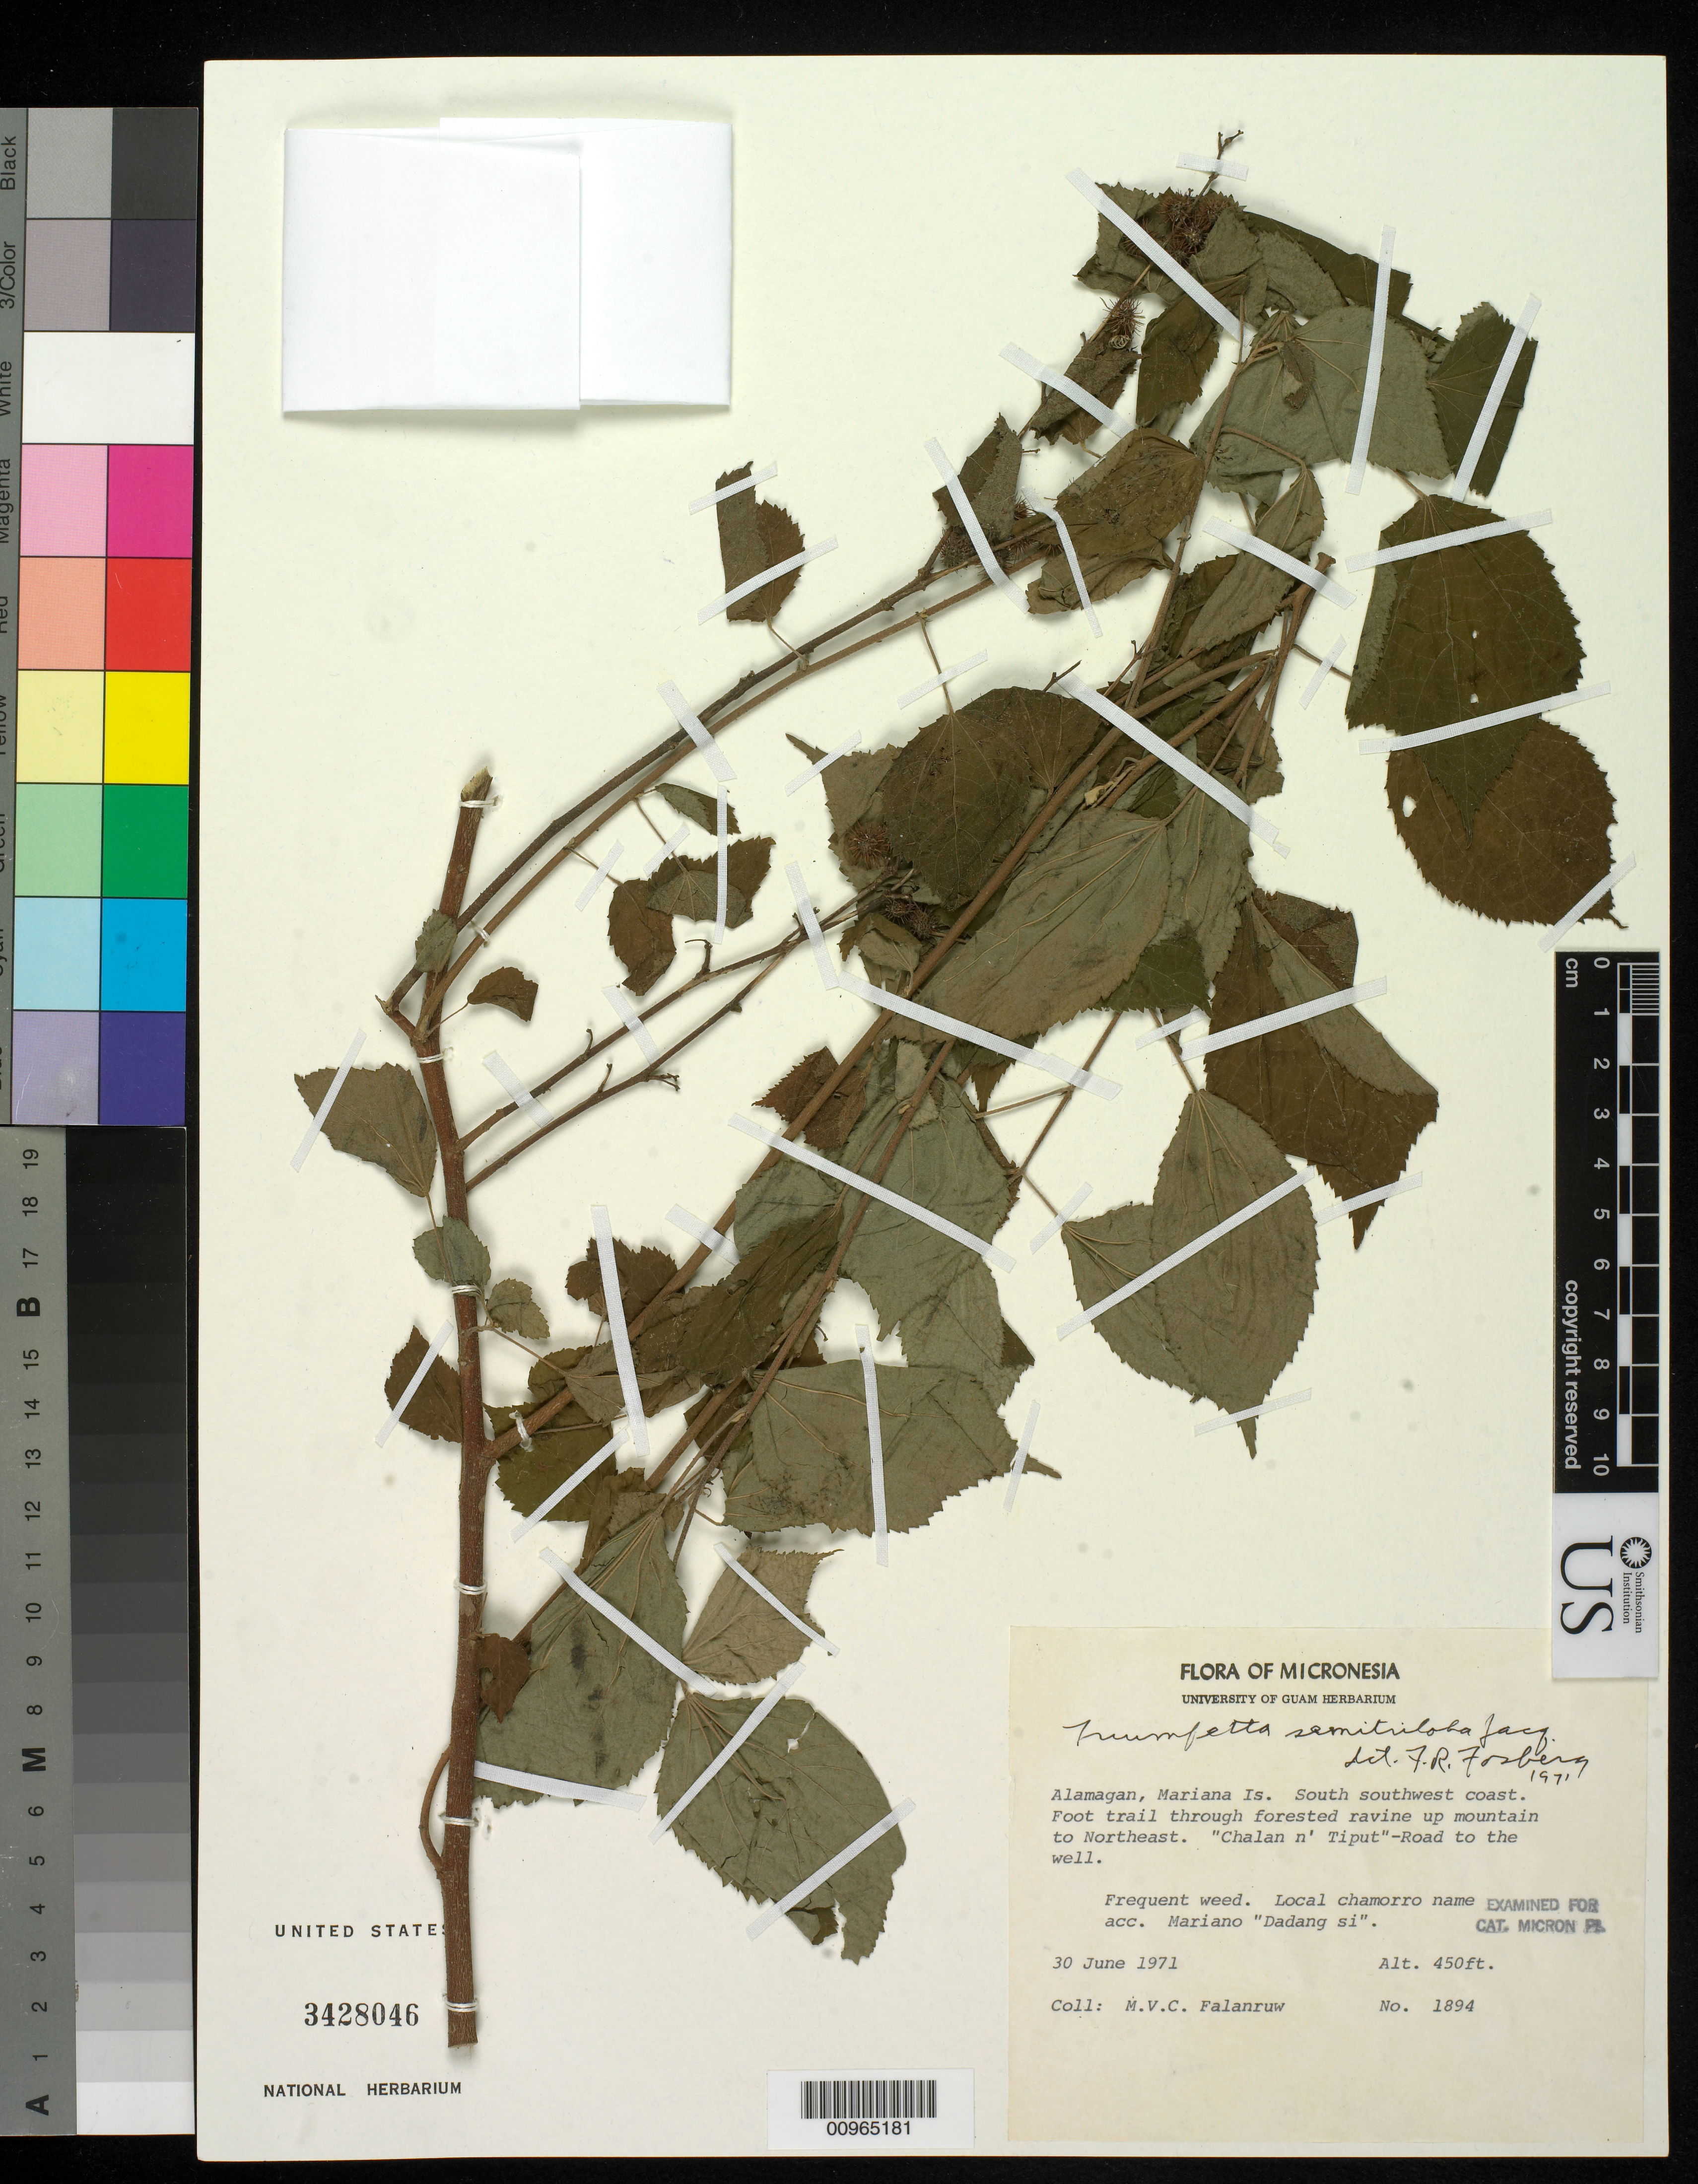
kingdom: Plantae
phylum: Tracheophyta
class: Magnoliopsida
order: Malvales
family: Malvaceae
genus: Triumfetta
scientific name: Triumfetta semitriloba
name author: Jacq.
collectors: M. V. Falanruw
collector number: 1894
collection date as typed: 30 Jun 1971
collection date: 1971-06-30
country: Northern Mariana Islands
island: Alamagan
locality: SSW coast. Foot trail through forested ravine up mountain to NE. "Chalan n' Tiput-Road to the well.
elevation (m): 137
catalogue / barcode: US 3428046